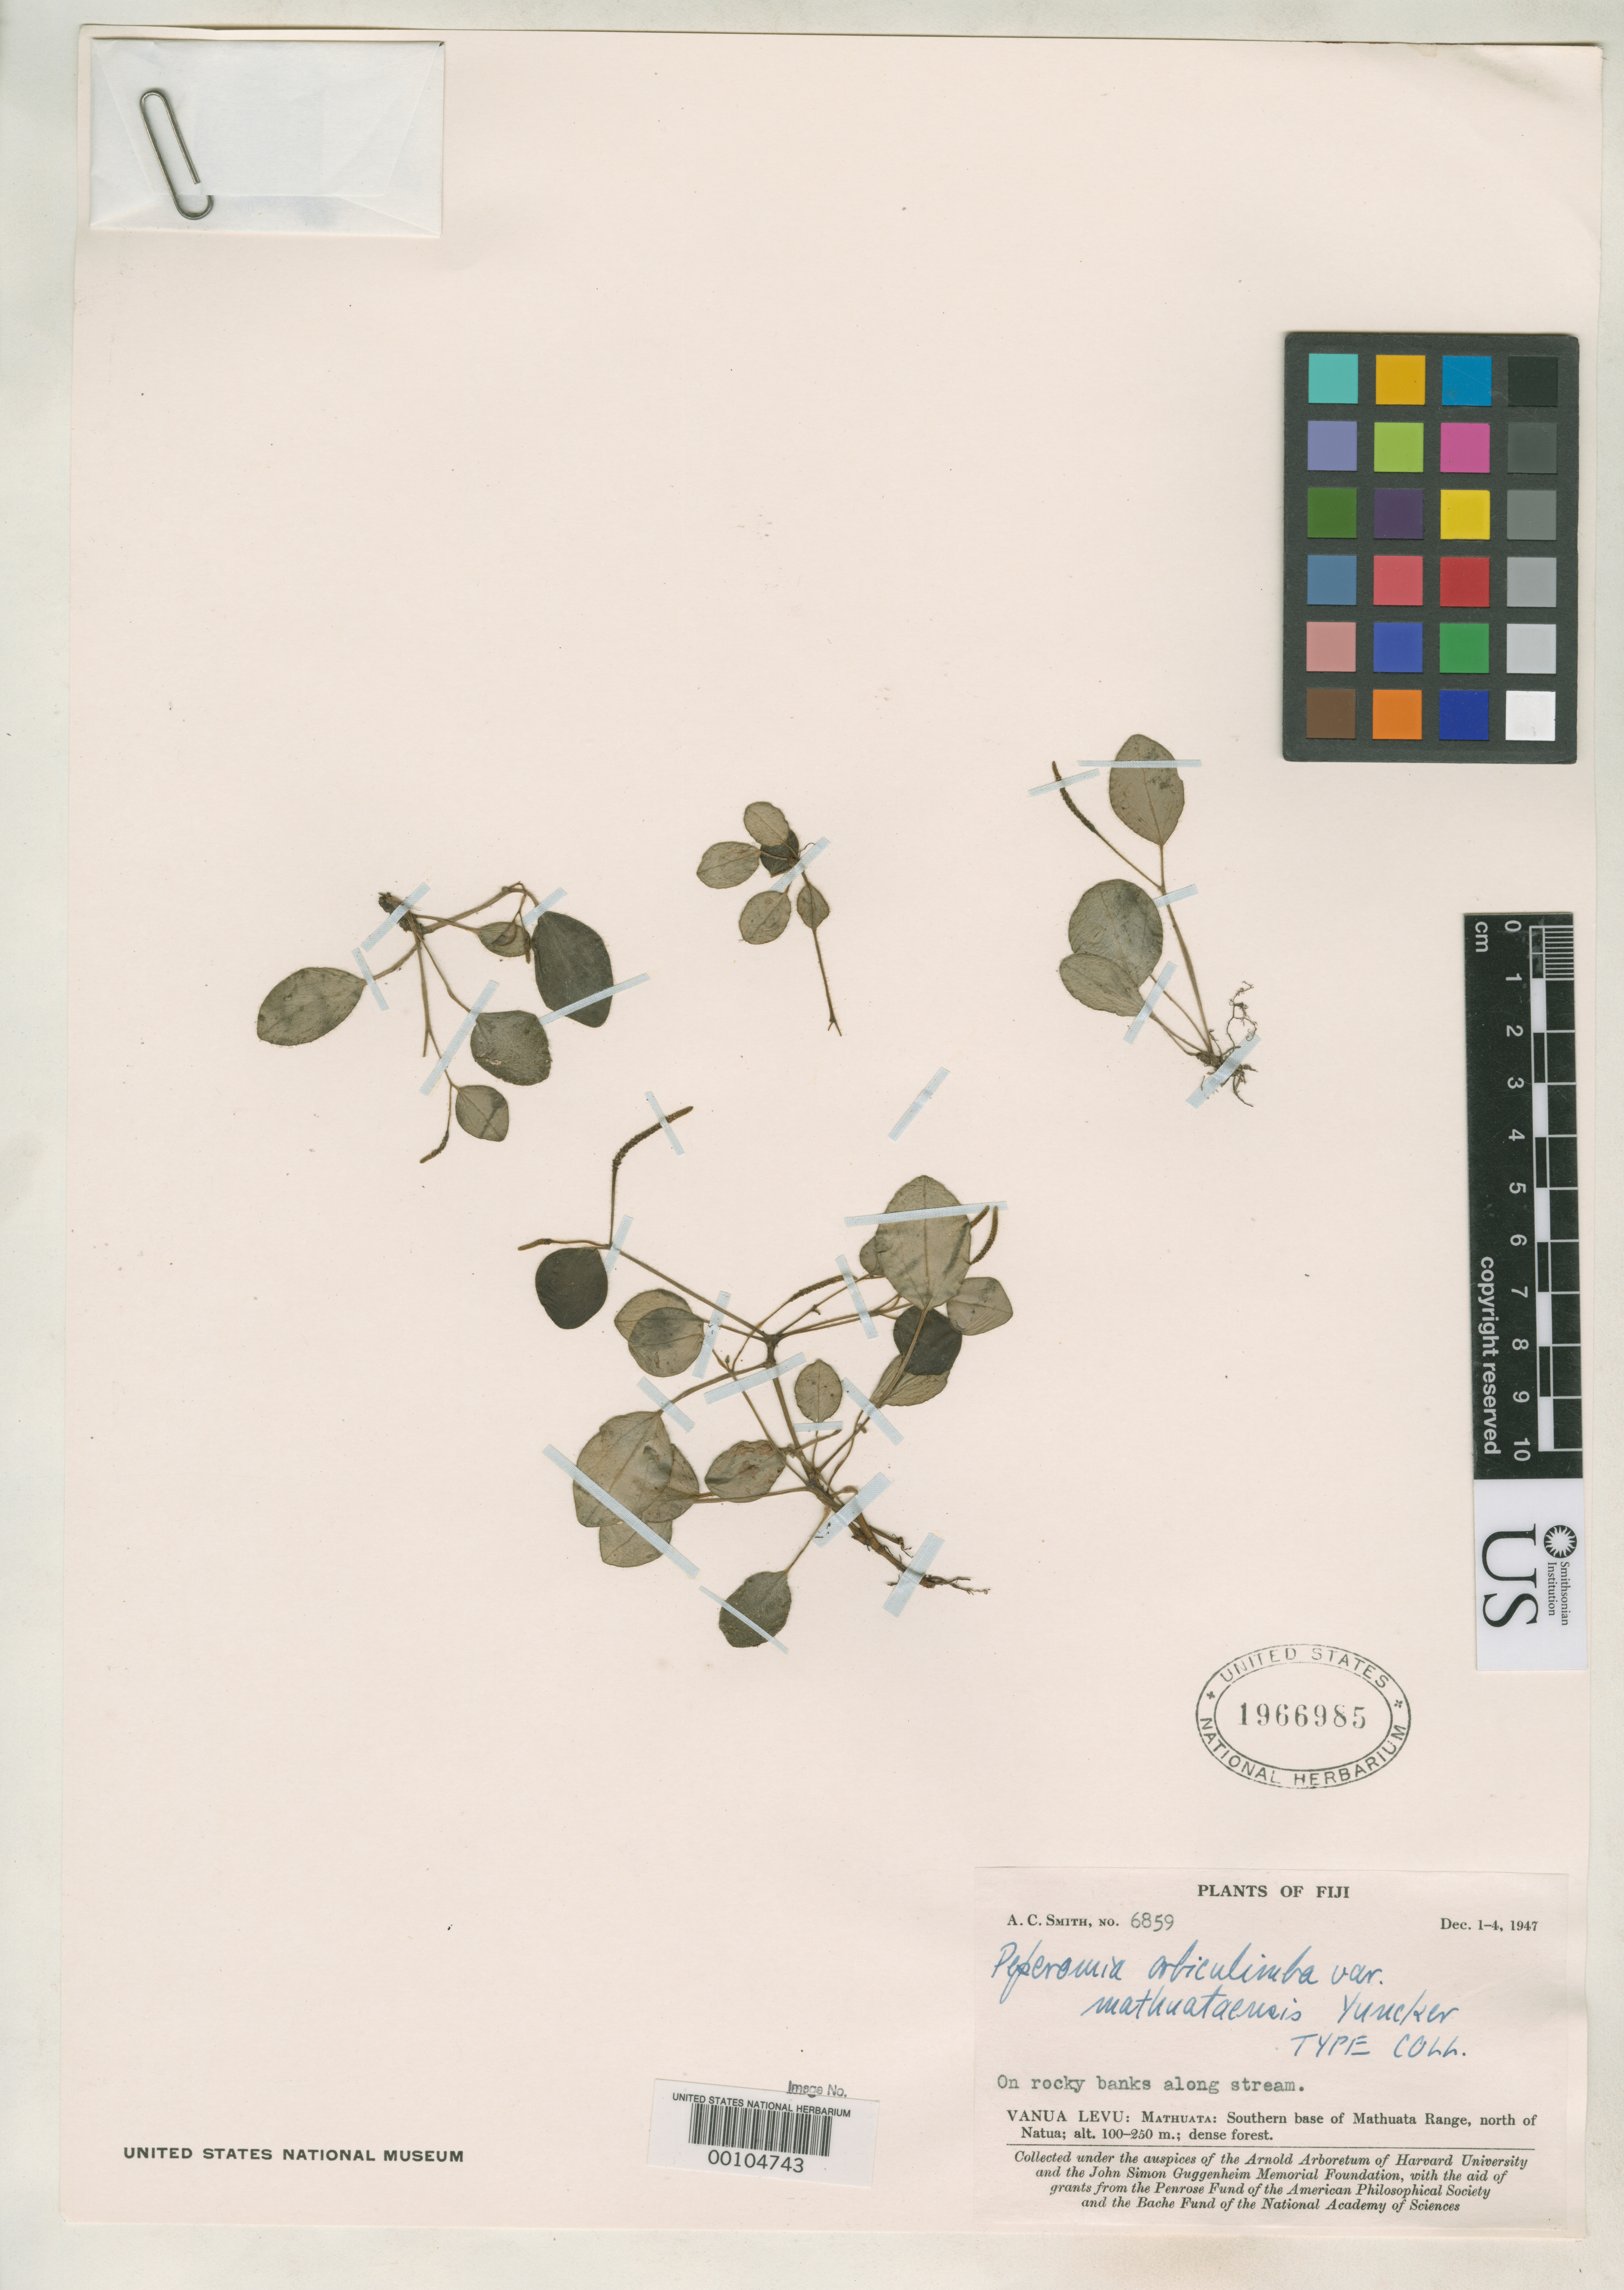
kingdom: Plantae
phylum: Tracheophyta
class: Magnoliopsida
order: Piperales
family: Piperaceae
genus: Peperomia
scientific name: Peperomia orbiculimba var. mathuataensis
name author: Yunck.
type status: Isotype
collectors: A. C. Smith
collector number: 6859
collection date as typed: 04 Dec 1947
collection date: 1947-12-04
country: Fiji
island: Macuata-i-wai [Mathuata-i-wai]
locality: Mathuata, N of Natua, S of Mathuata Range. [Vanua Levu Group]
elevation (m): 100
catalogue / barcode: US 1966985